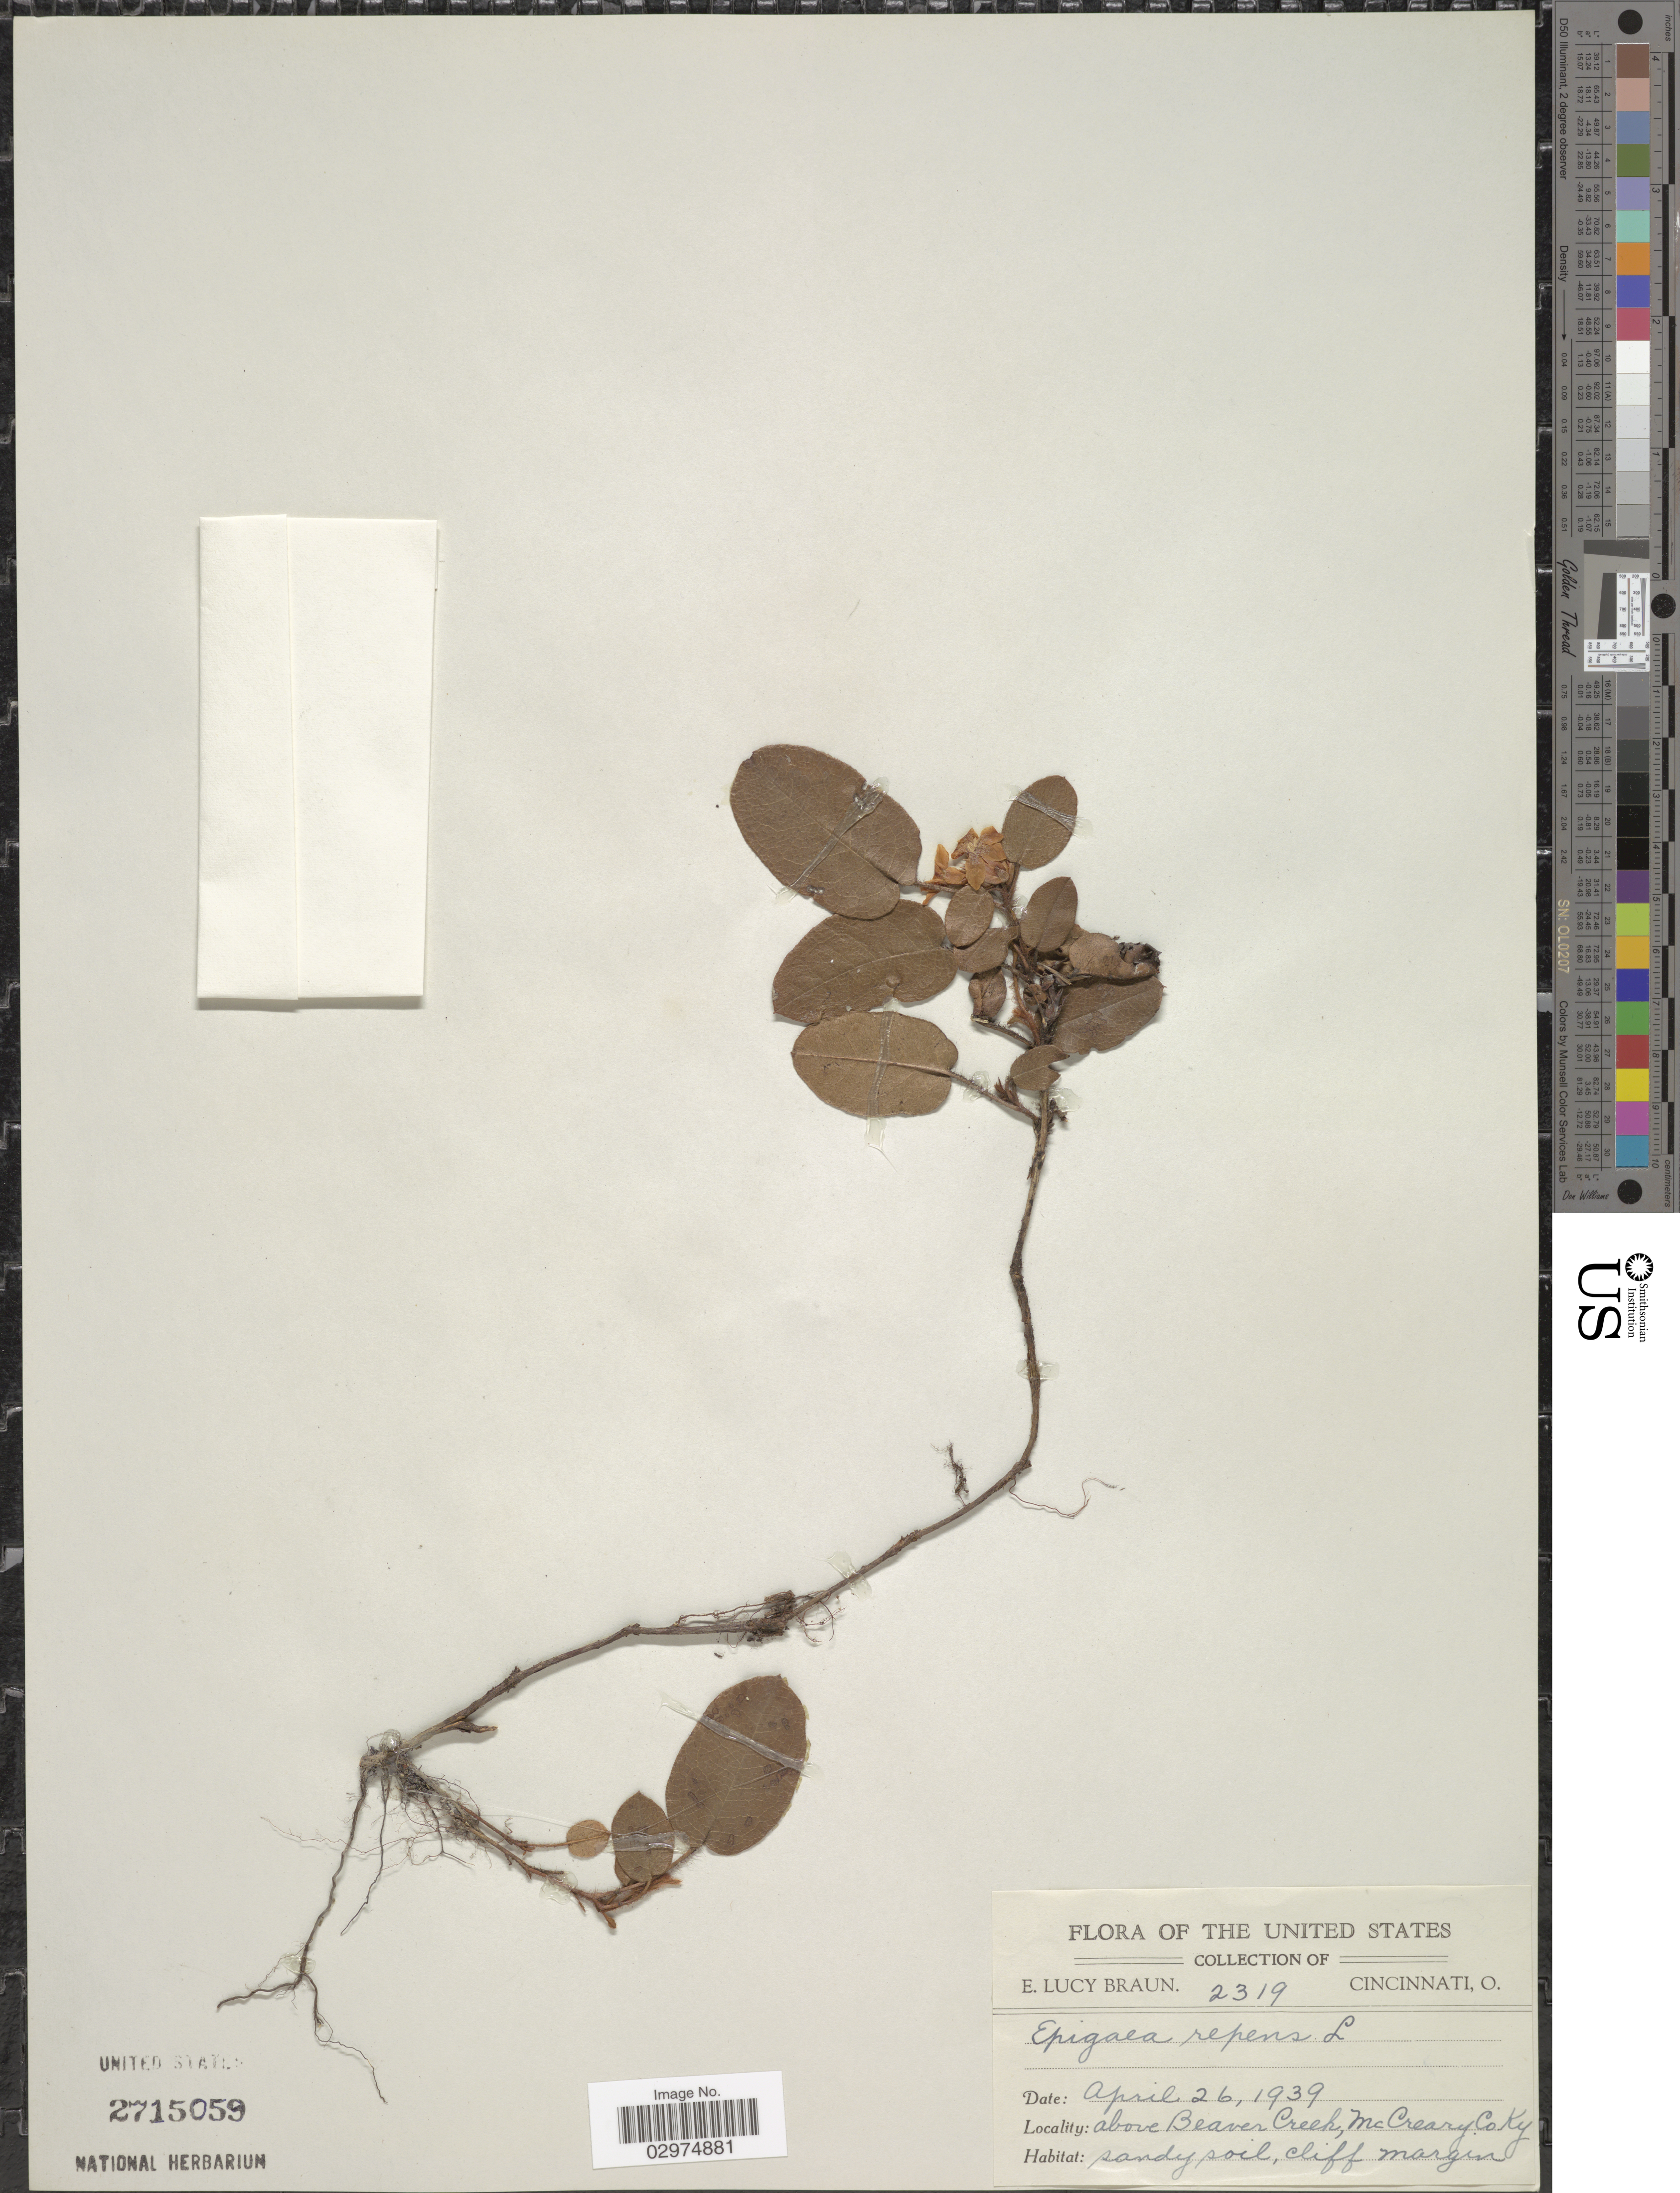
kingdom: Plantae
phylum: Tracheophyta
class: Magnoliopsida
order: Ericales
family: Ericaceae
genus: Epigaea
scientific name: Epigaea repens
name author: L.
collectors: E. L. Braun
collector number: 2319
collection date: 1939-04-26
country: United States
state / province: Kentucky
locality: Above Beaver Creek, McCreary Co.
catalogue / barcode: US 2715059